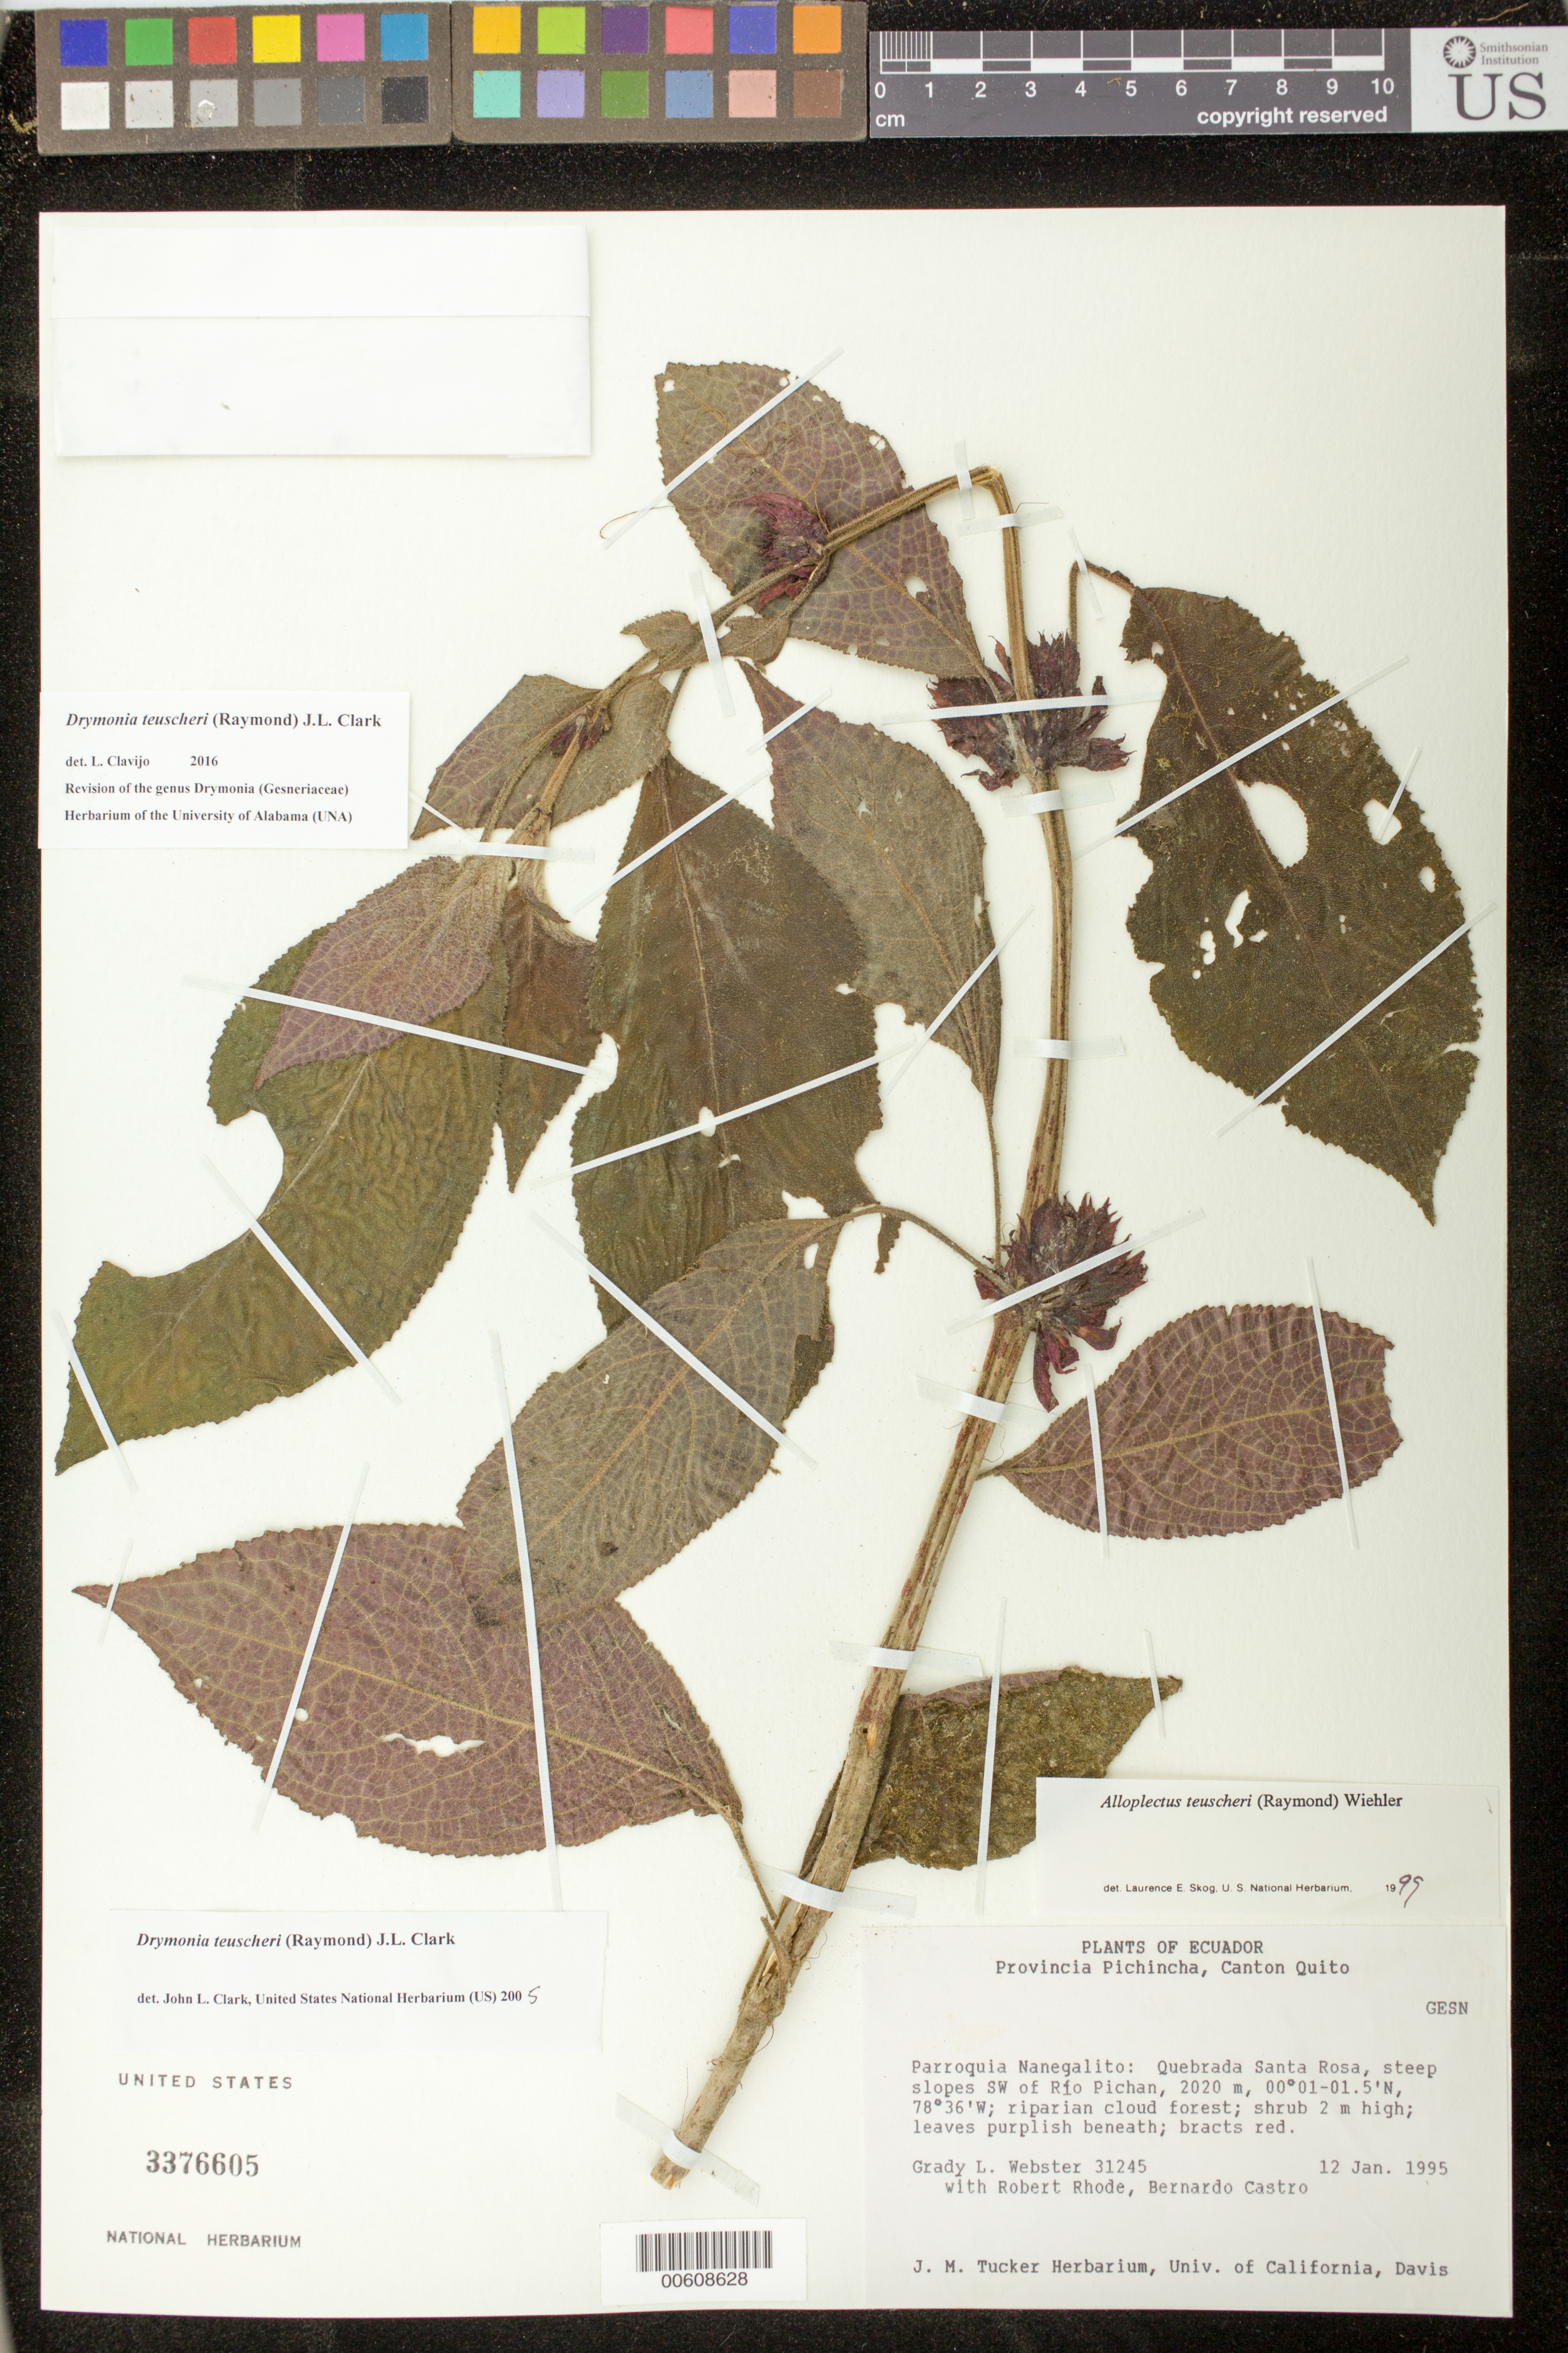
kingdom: Plantae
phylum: Tracheophyta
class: Magnoliopsida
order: Lamiales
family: Gesneriaceae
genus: Drymonia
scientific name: Drymonia teuscheri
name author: (Raymond) J.L. Clark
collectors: G. L. Webster, R. Rhode & B. Castro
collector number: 31245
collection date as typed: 12 Jan 1995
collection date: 1995-01-12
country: Ecuador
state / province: Pichincha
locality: Parroquia Nanegalito: Quebrada Santa Rosa, steep slopes SW of Río Pichan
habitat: Riparian cloud forest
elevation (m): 2020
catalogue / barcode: US 3376605